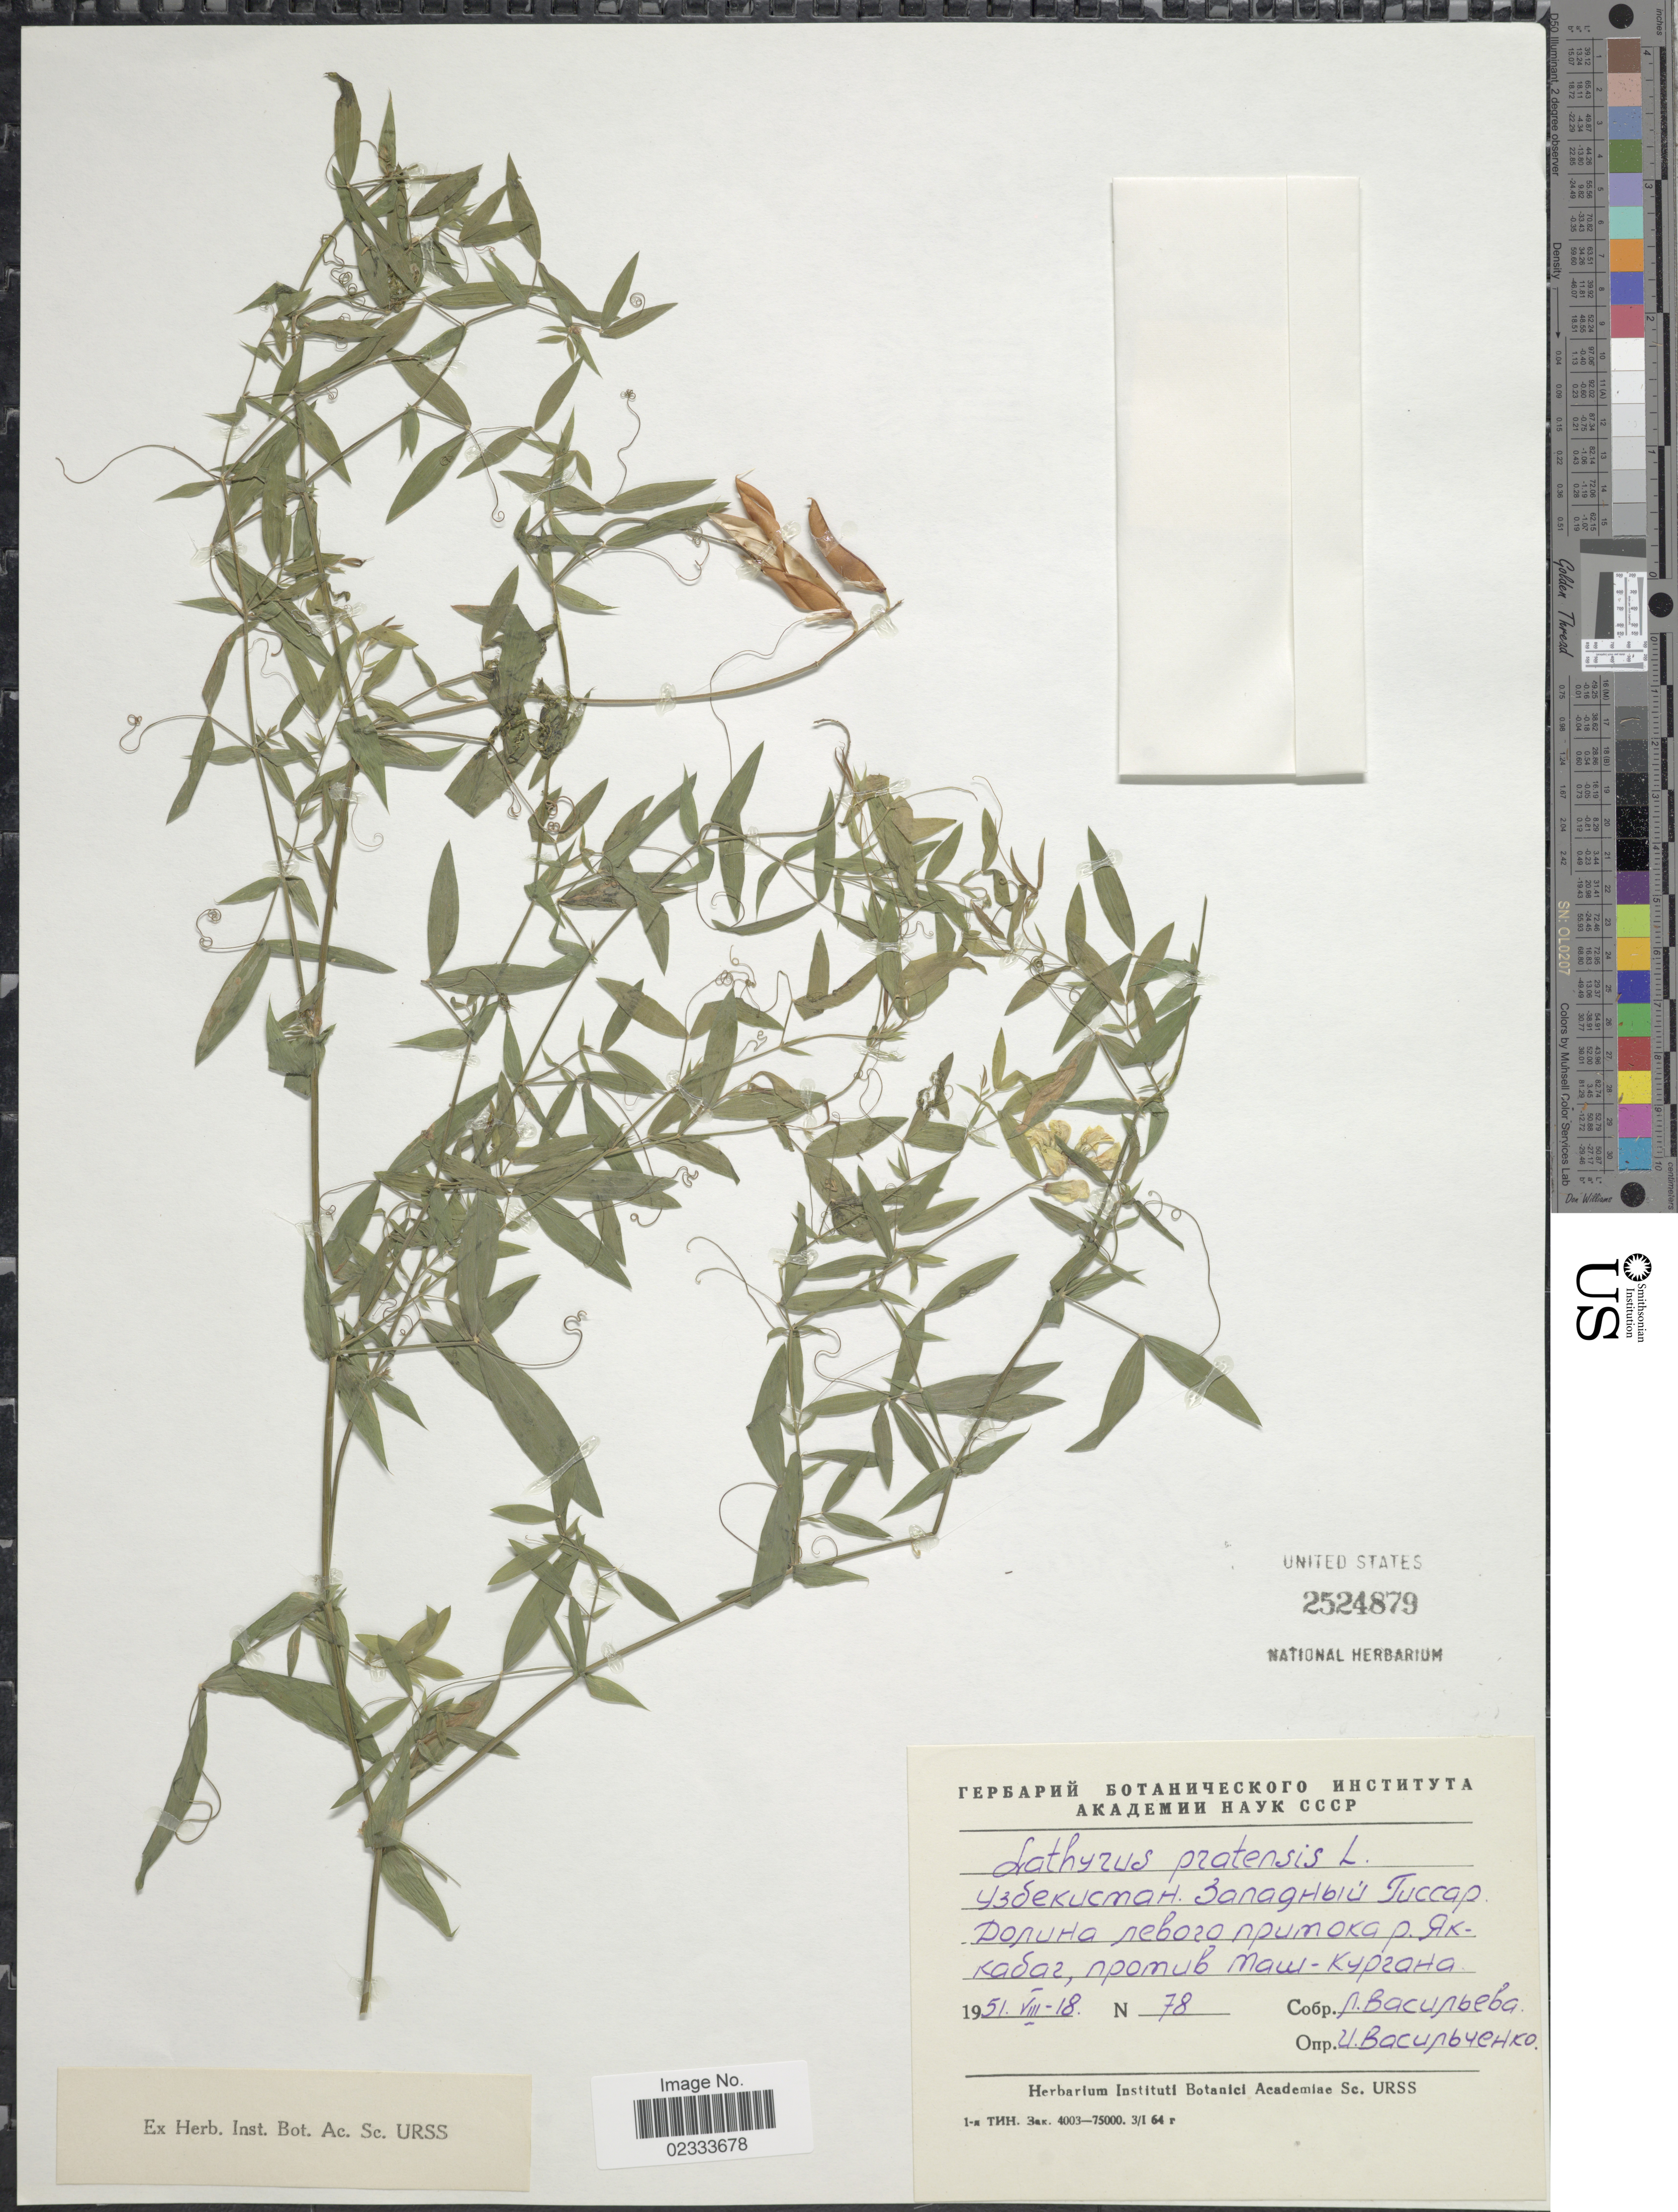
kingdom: Plantae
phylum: Tracheophyta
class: Magnoliopsida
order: Fabales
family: Fabaceae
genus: Lathyrus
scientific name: Lathyrus pratensis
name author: L.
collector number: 78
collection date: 1951-08-18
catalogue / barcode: US 2524879